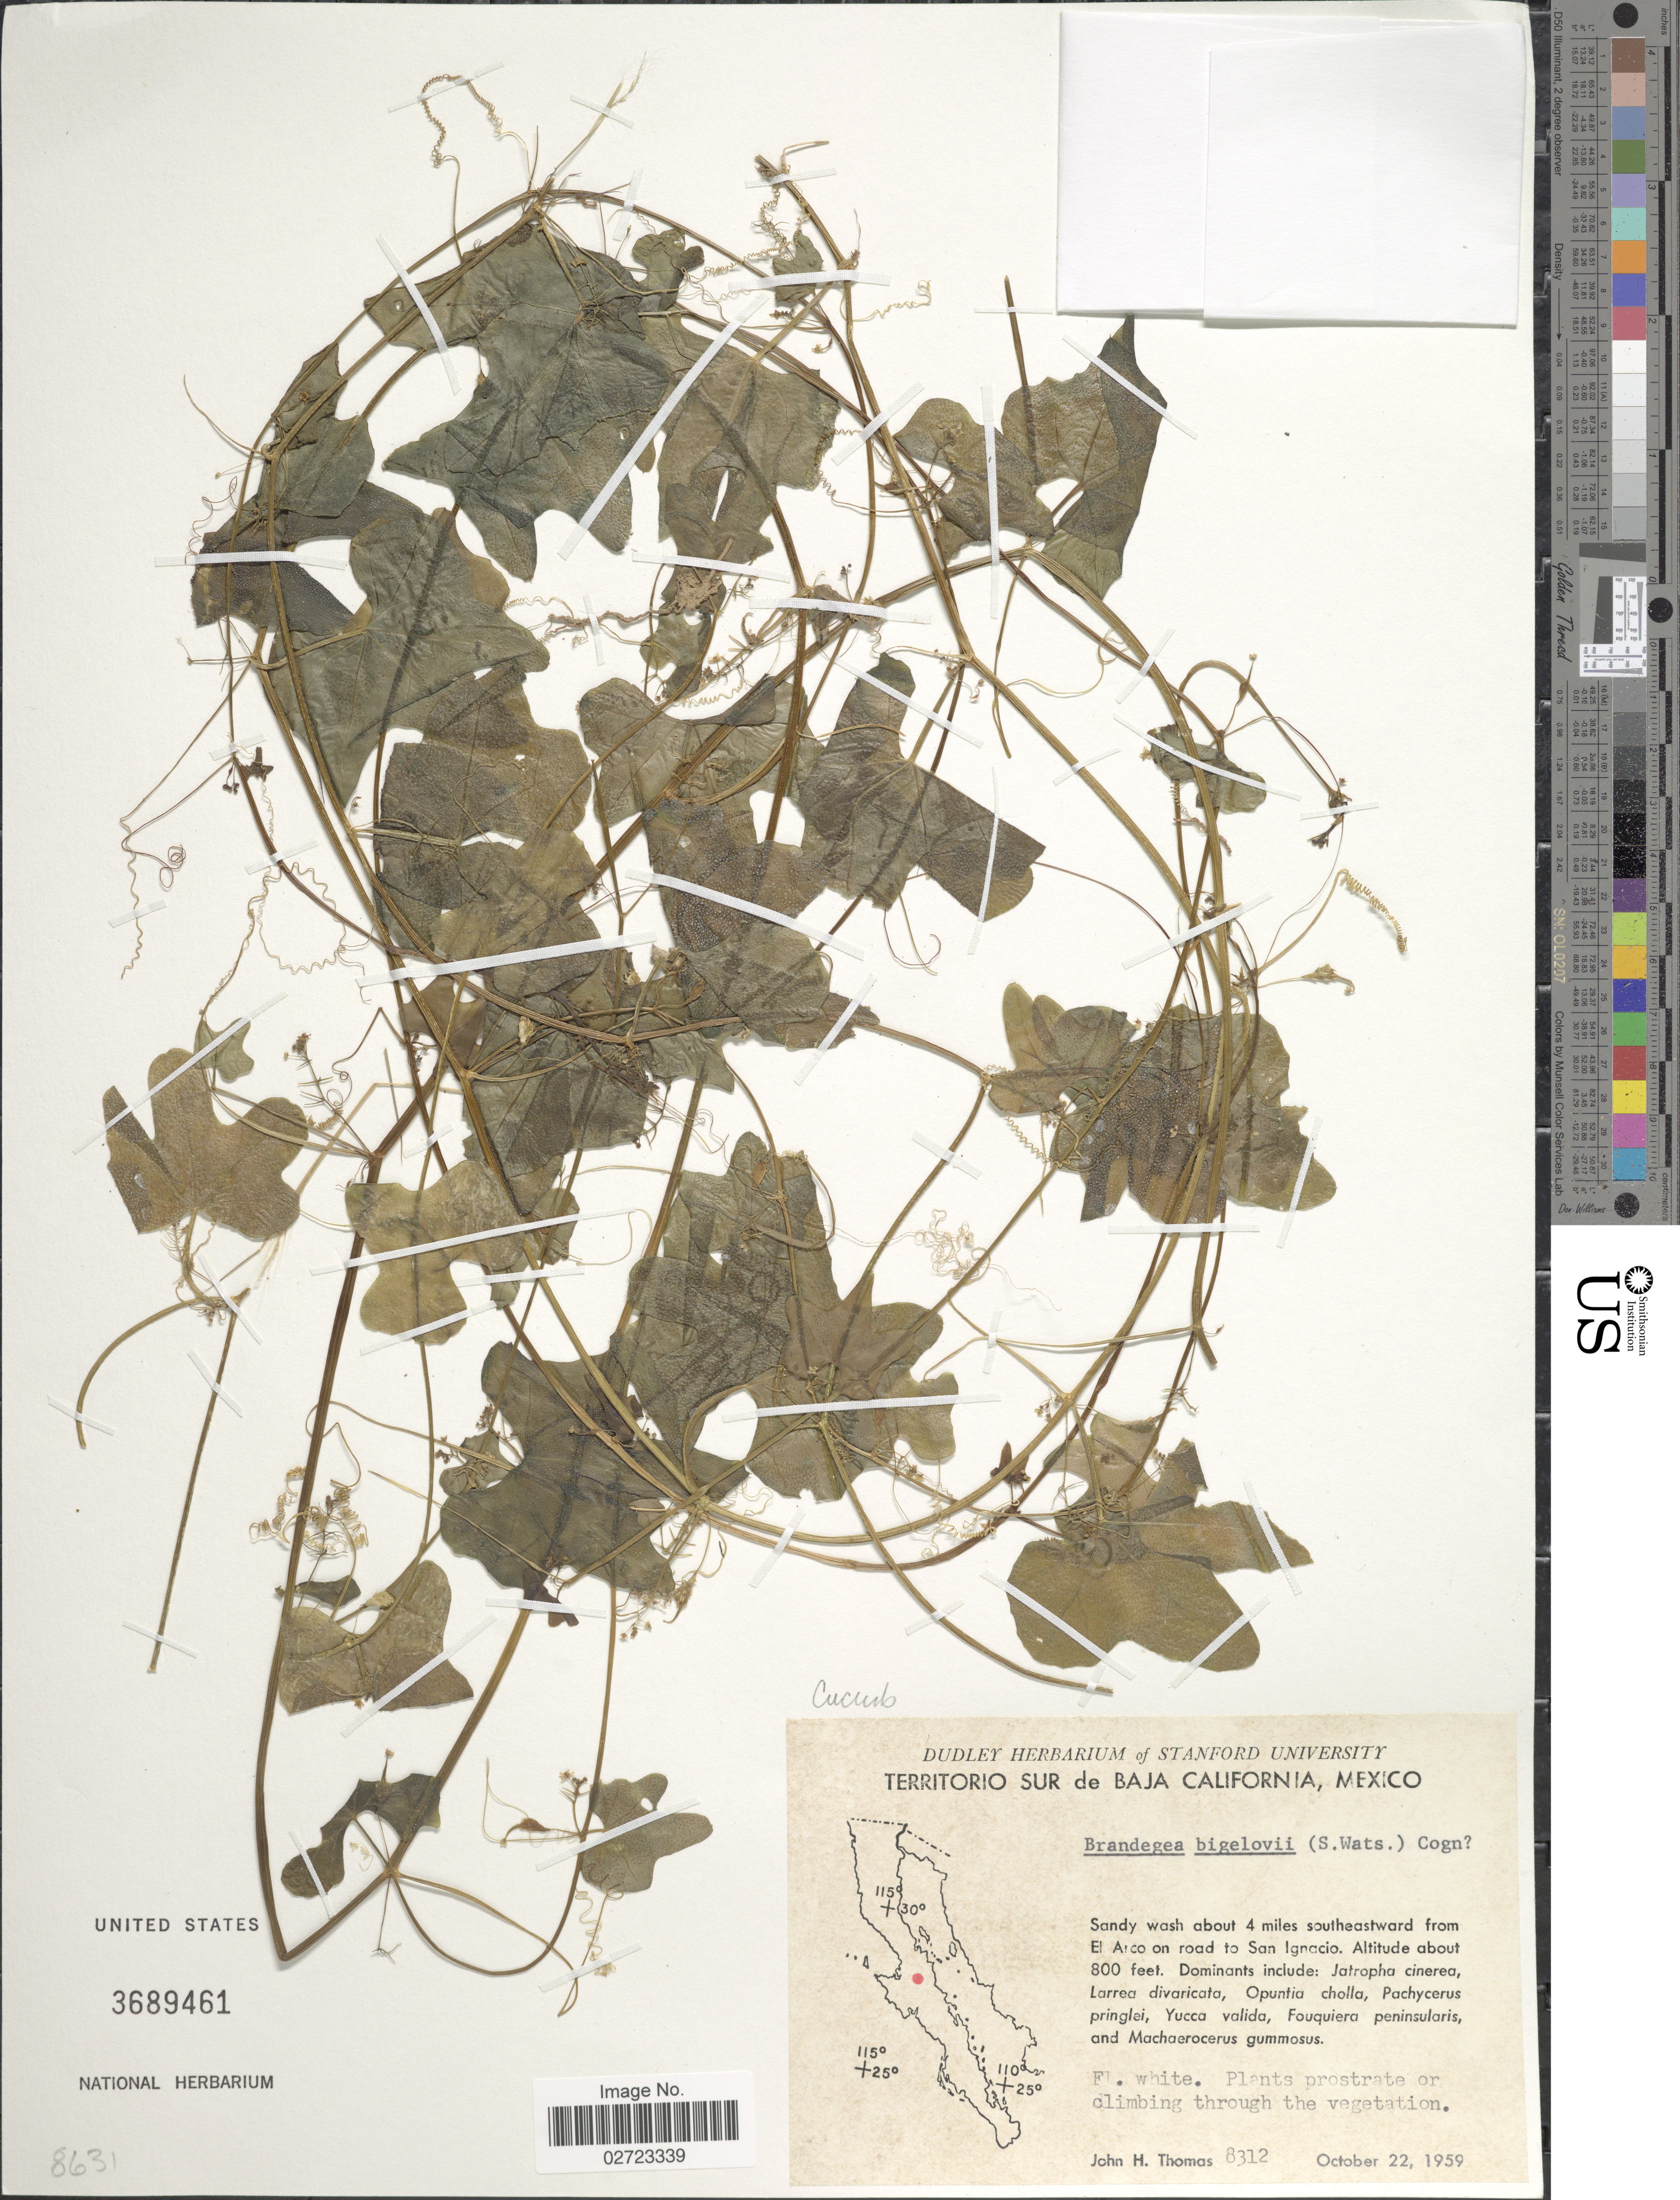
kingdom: Plantae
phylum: Tracheophyta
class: Magnoliopsida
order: Cucurbitales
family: Cucurbitaceae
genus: Brandegea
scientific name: Brandegea bigelovii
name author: (Watson) Cogn.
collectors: J. H. Thomas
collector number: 8312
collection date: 1959-10-22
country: Mexico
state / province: Baja California Sur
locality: Territorio Sur de Baja California, sandy wash about 4 miles southeastward from El Arco on road to San Ignacio.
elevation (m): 244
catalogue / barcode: US 3689461